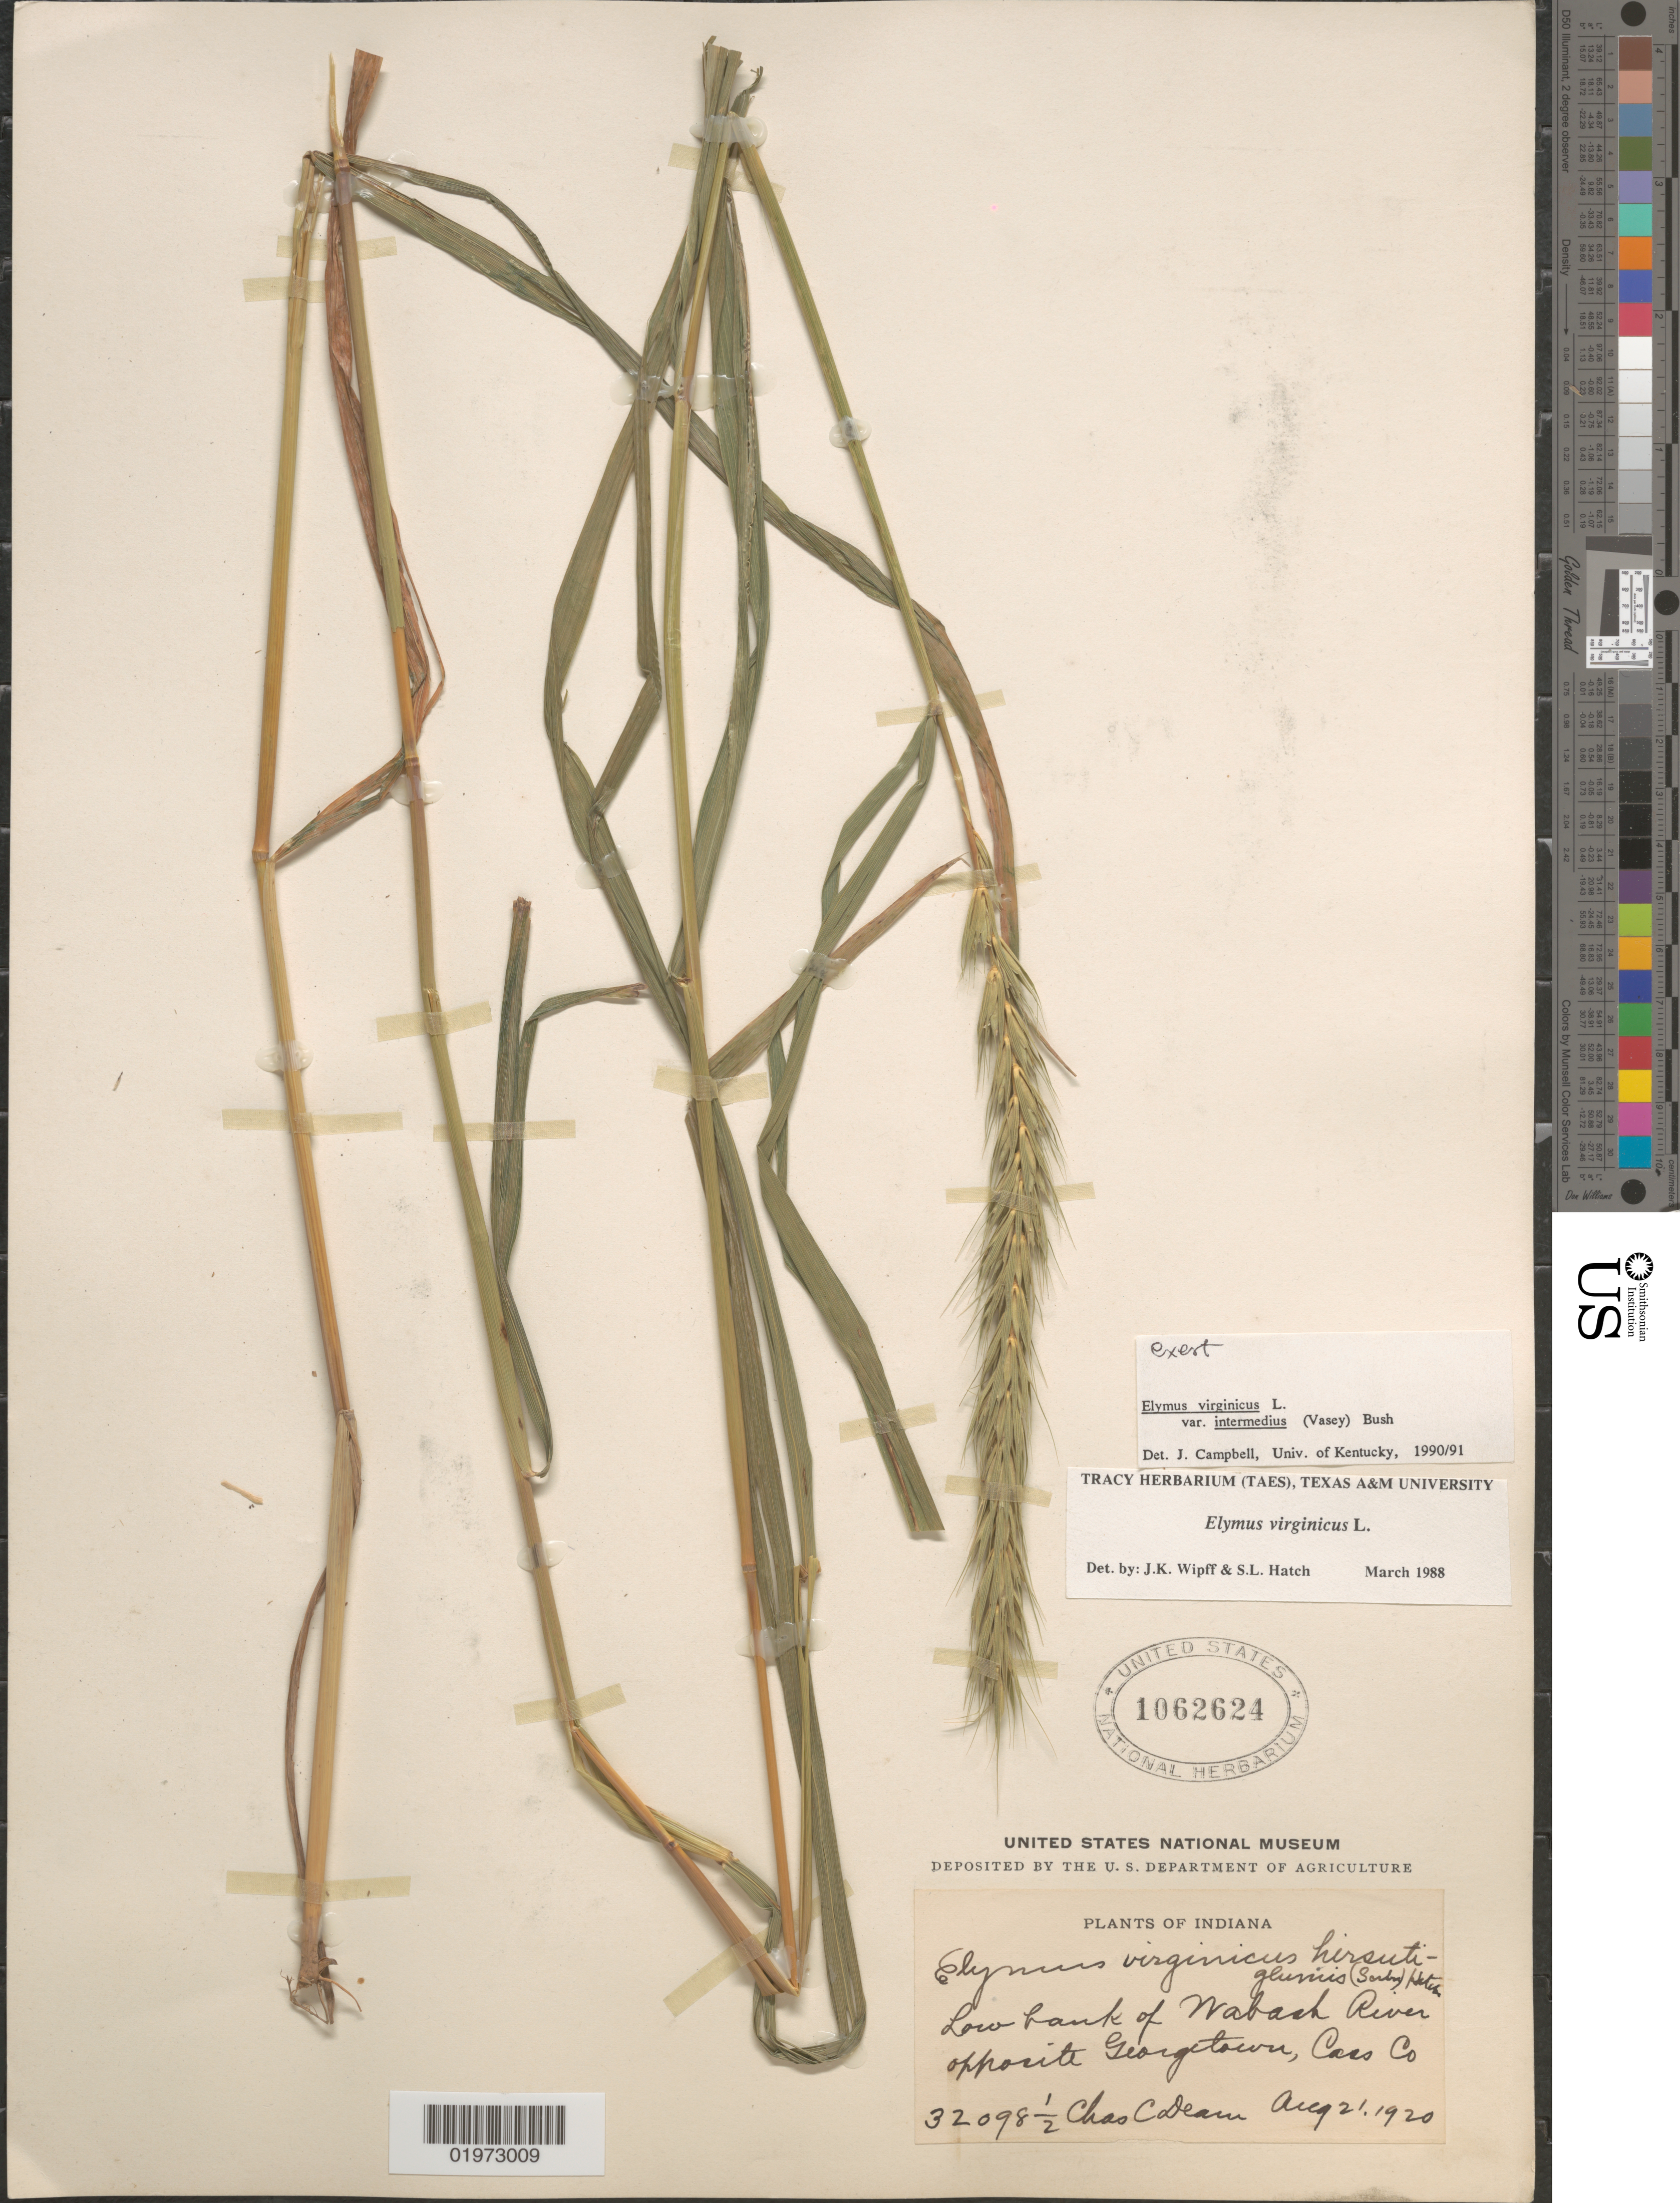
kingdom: Plantae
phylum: Tracheophyta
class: Liliopsida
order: Poales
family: Poaceae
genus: Elymus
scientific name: Elymus virginicus var. intermedius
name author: L.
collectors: C. C. Deam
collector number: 32098½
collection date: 1920-08-21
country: United States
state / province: Indiana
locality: Low bank of Wabach River opposite Georgetown, Cass Co.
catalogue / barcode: US 1062624